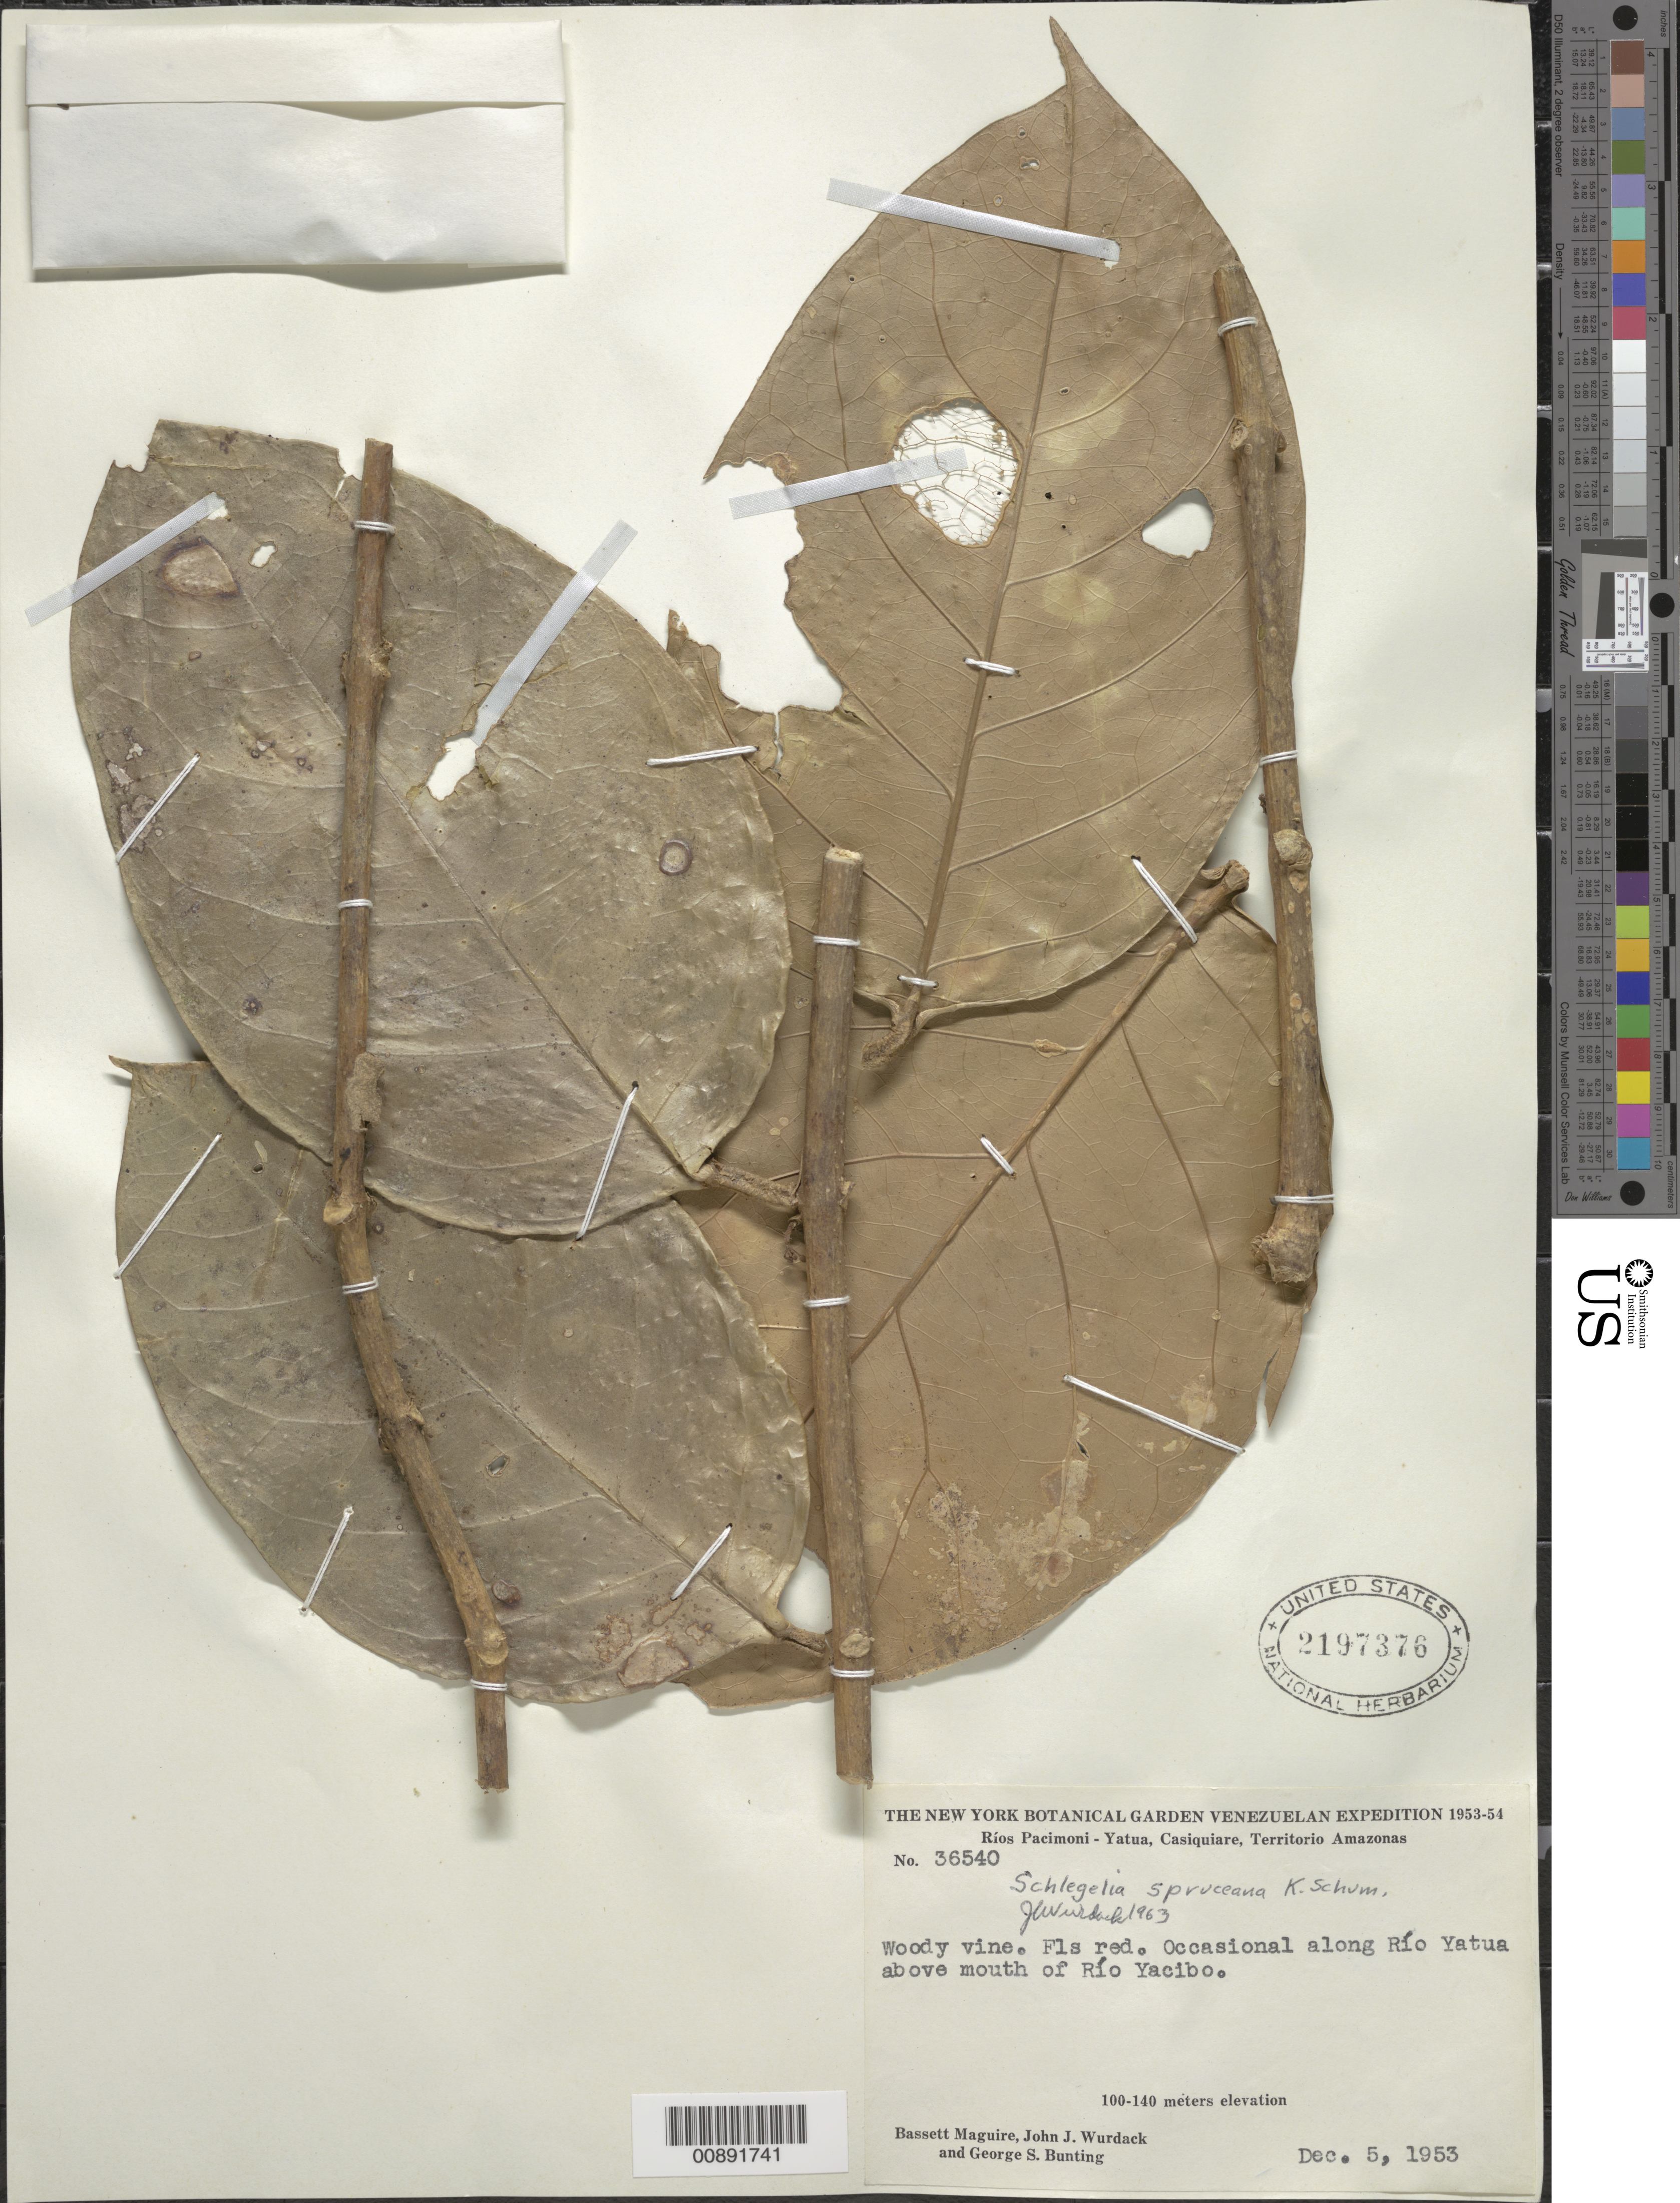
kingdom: Plantae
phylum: Tracheophyta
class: Magnoliopsida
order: Lamiales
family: Schlegeliaceae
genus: Schlegelia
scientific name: Schlegelia spruceana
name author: Bureau & K. Schum.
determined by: Wurdack, John J., (US), US (UNITED STATES)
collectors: B. Maguire, J. J. Wurdack & G. S. Bunting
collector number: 36540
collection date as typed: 5-Dec-53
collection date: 1953-12-05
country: Venezuela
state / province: Amazonas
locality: Casiquiare, Río Yaciba above mouth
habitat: Along río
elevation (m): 100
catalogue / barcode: US 2197376